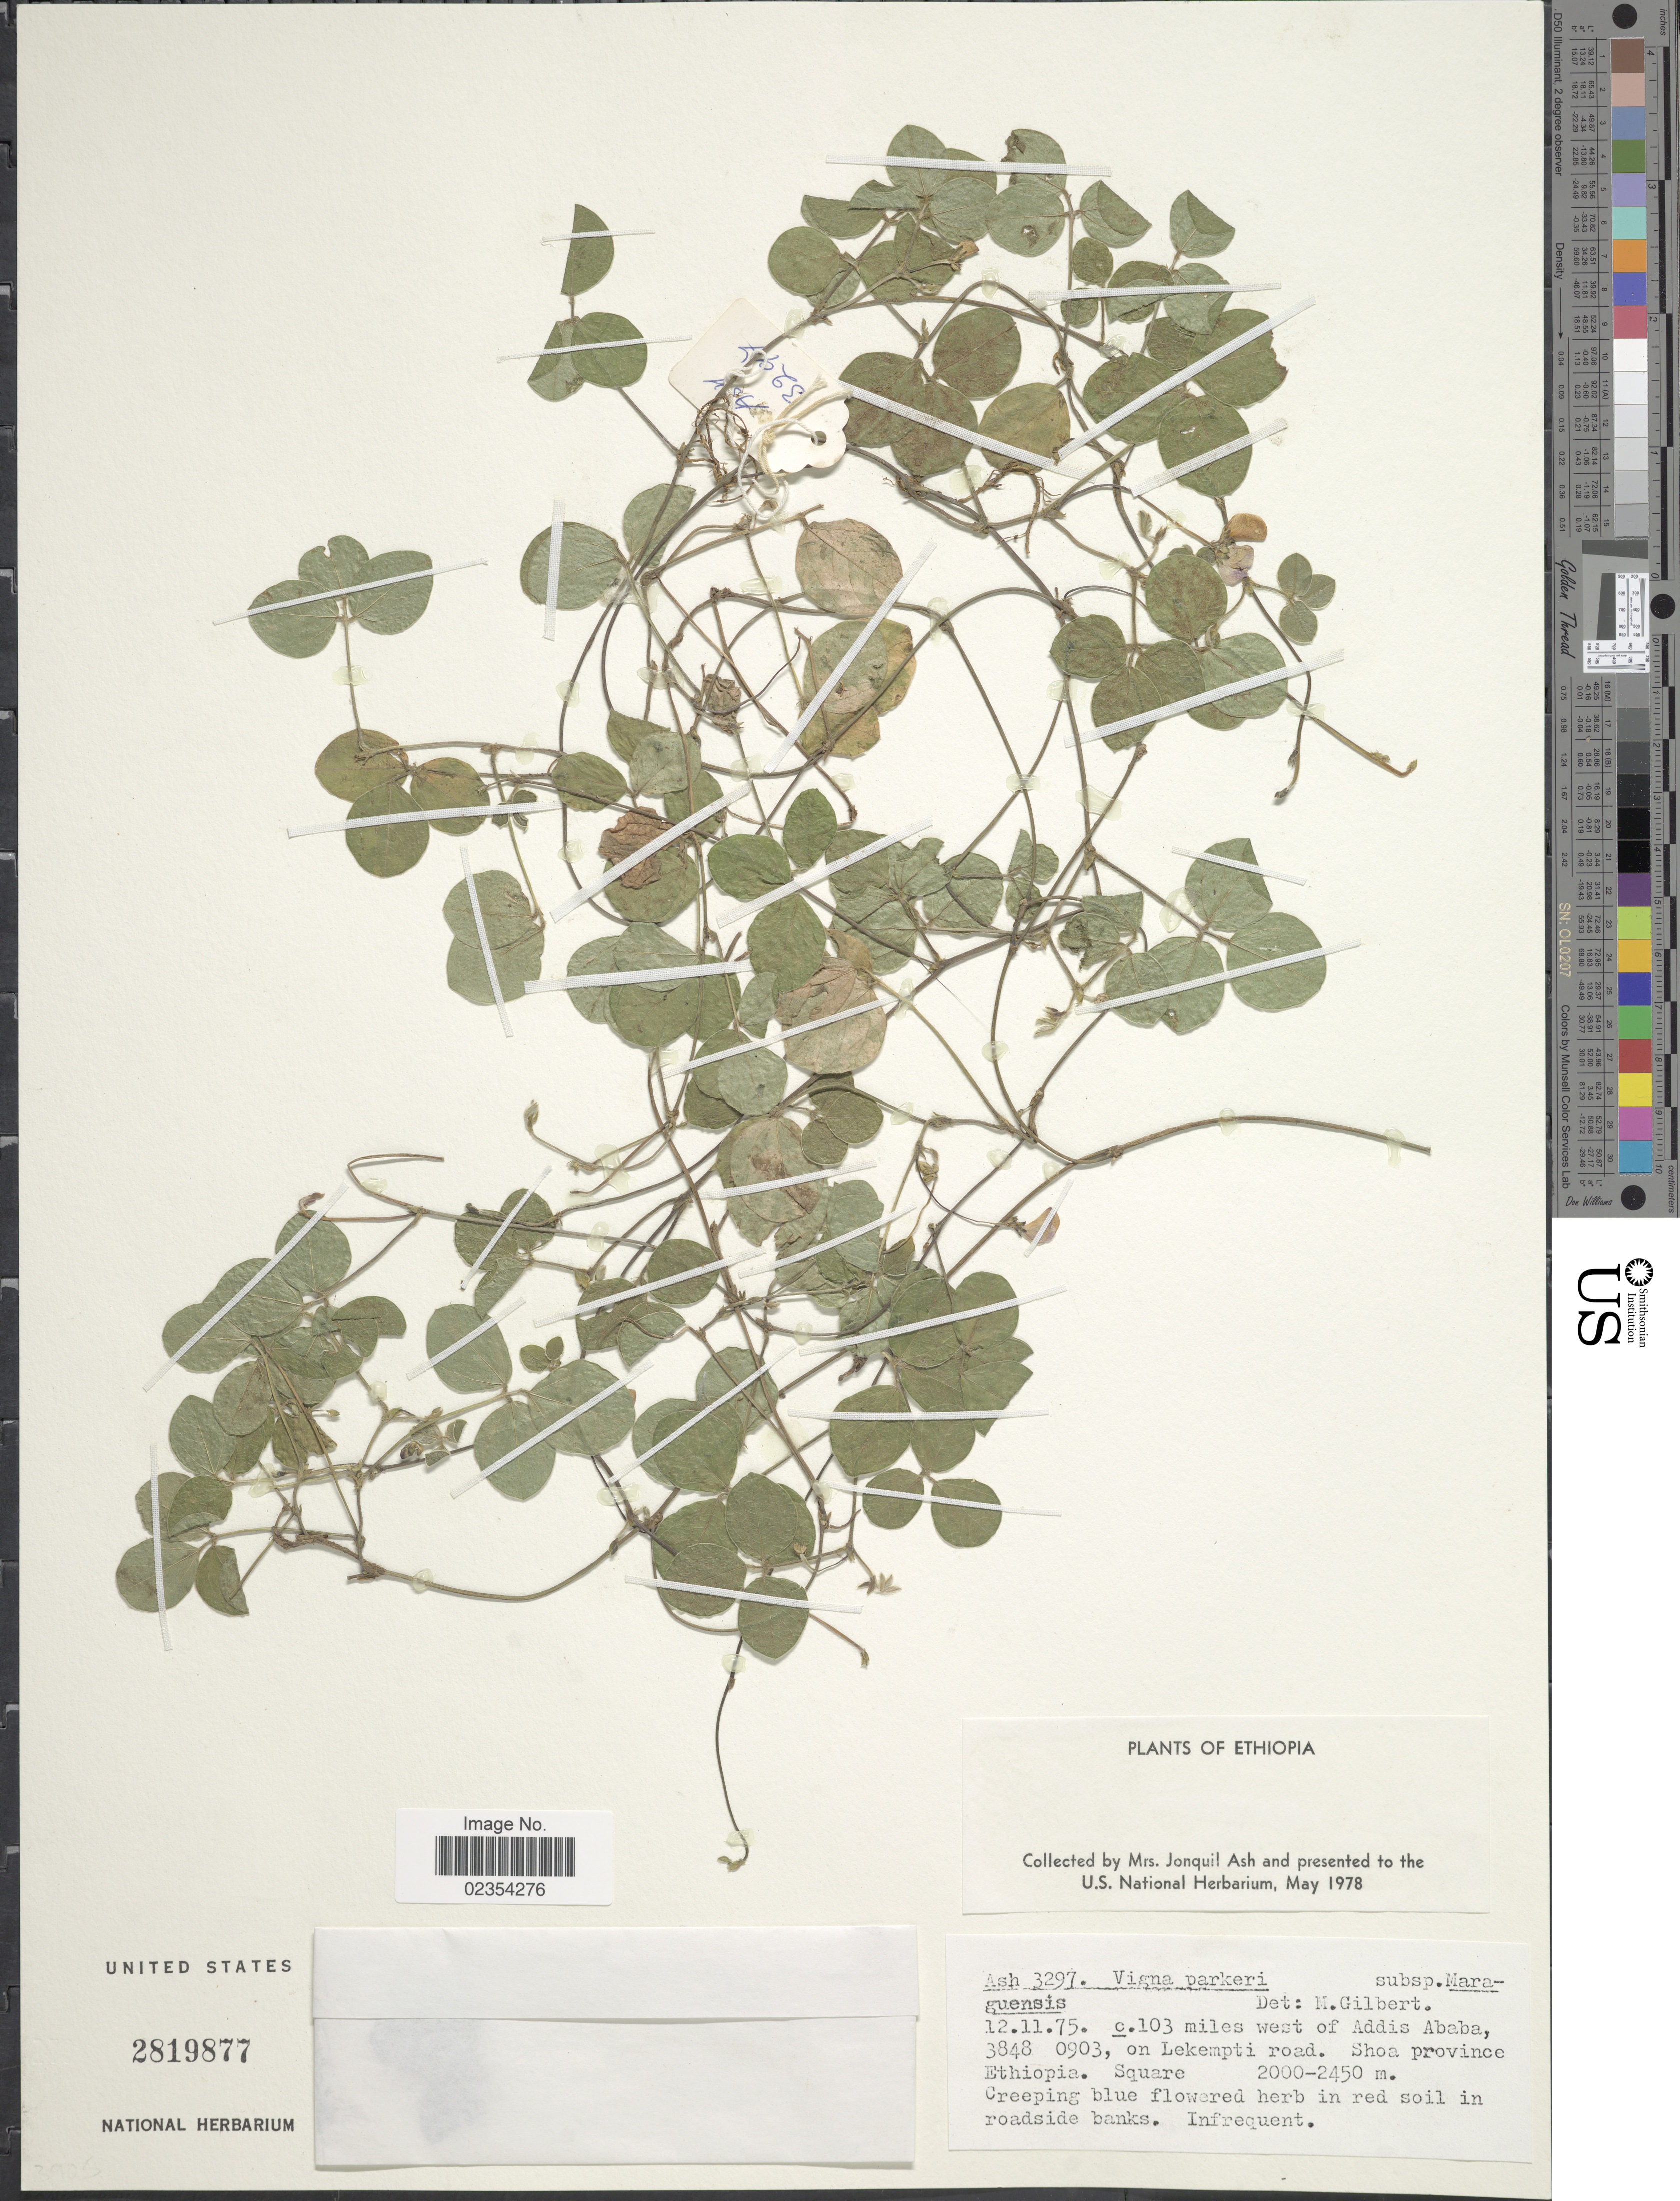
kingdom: Plantae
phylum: Tracheophyta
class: Magnoliopsida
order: Fabales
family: Fabaceae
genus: Vigna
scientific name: Vigna parkeri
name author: Baker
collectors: J. Ash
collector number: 3297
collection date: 1975-11-12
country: Ethiopia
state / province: Addis Ababa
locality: C. 103 miles west of Addis Ababa, on Lekempti road, Shoa Province.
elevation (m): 2000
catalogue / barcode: US 2819877